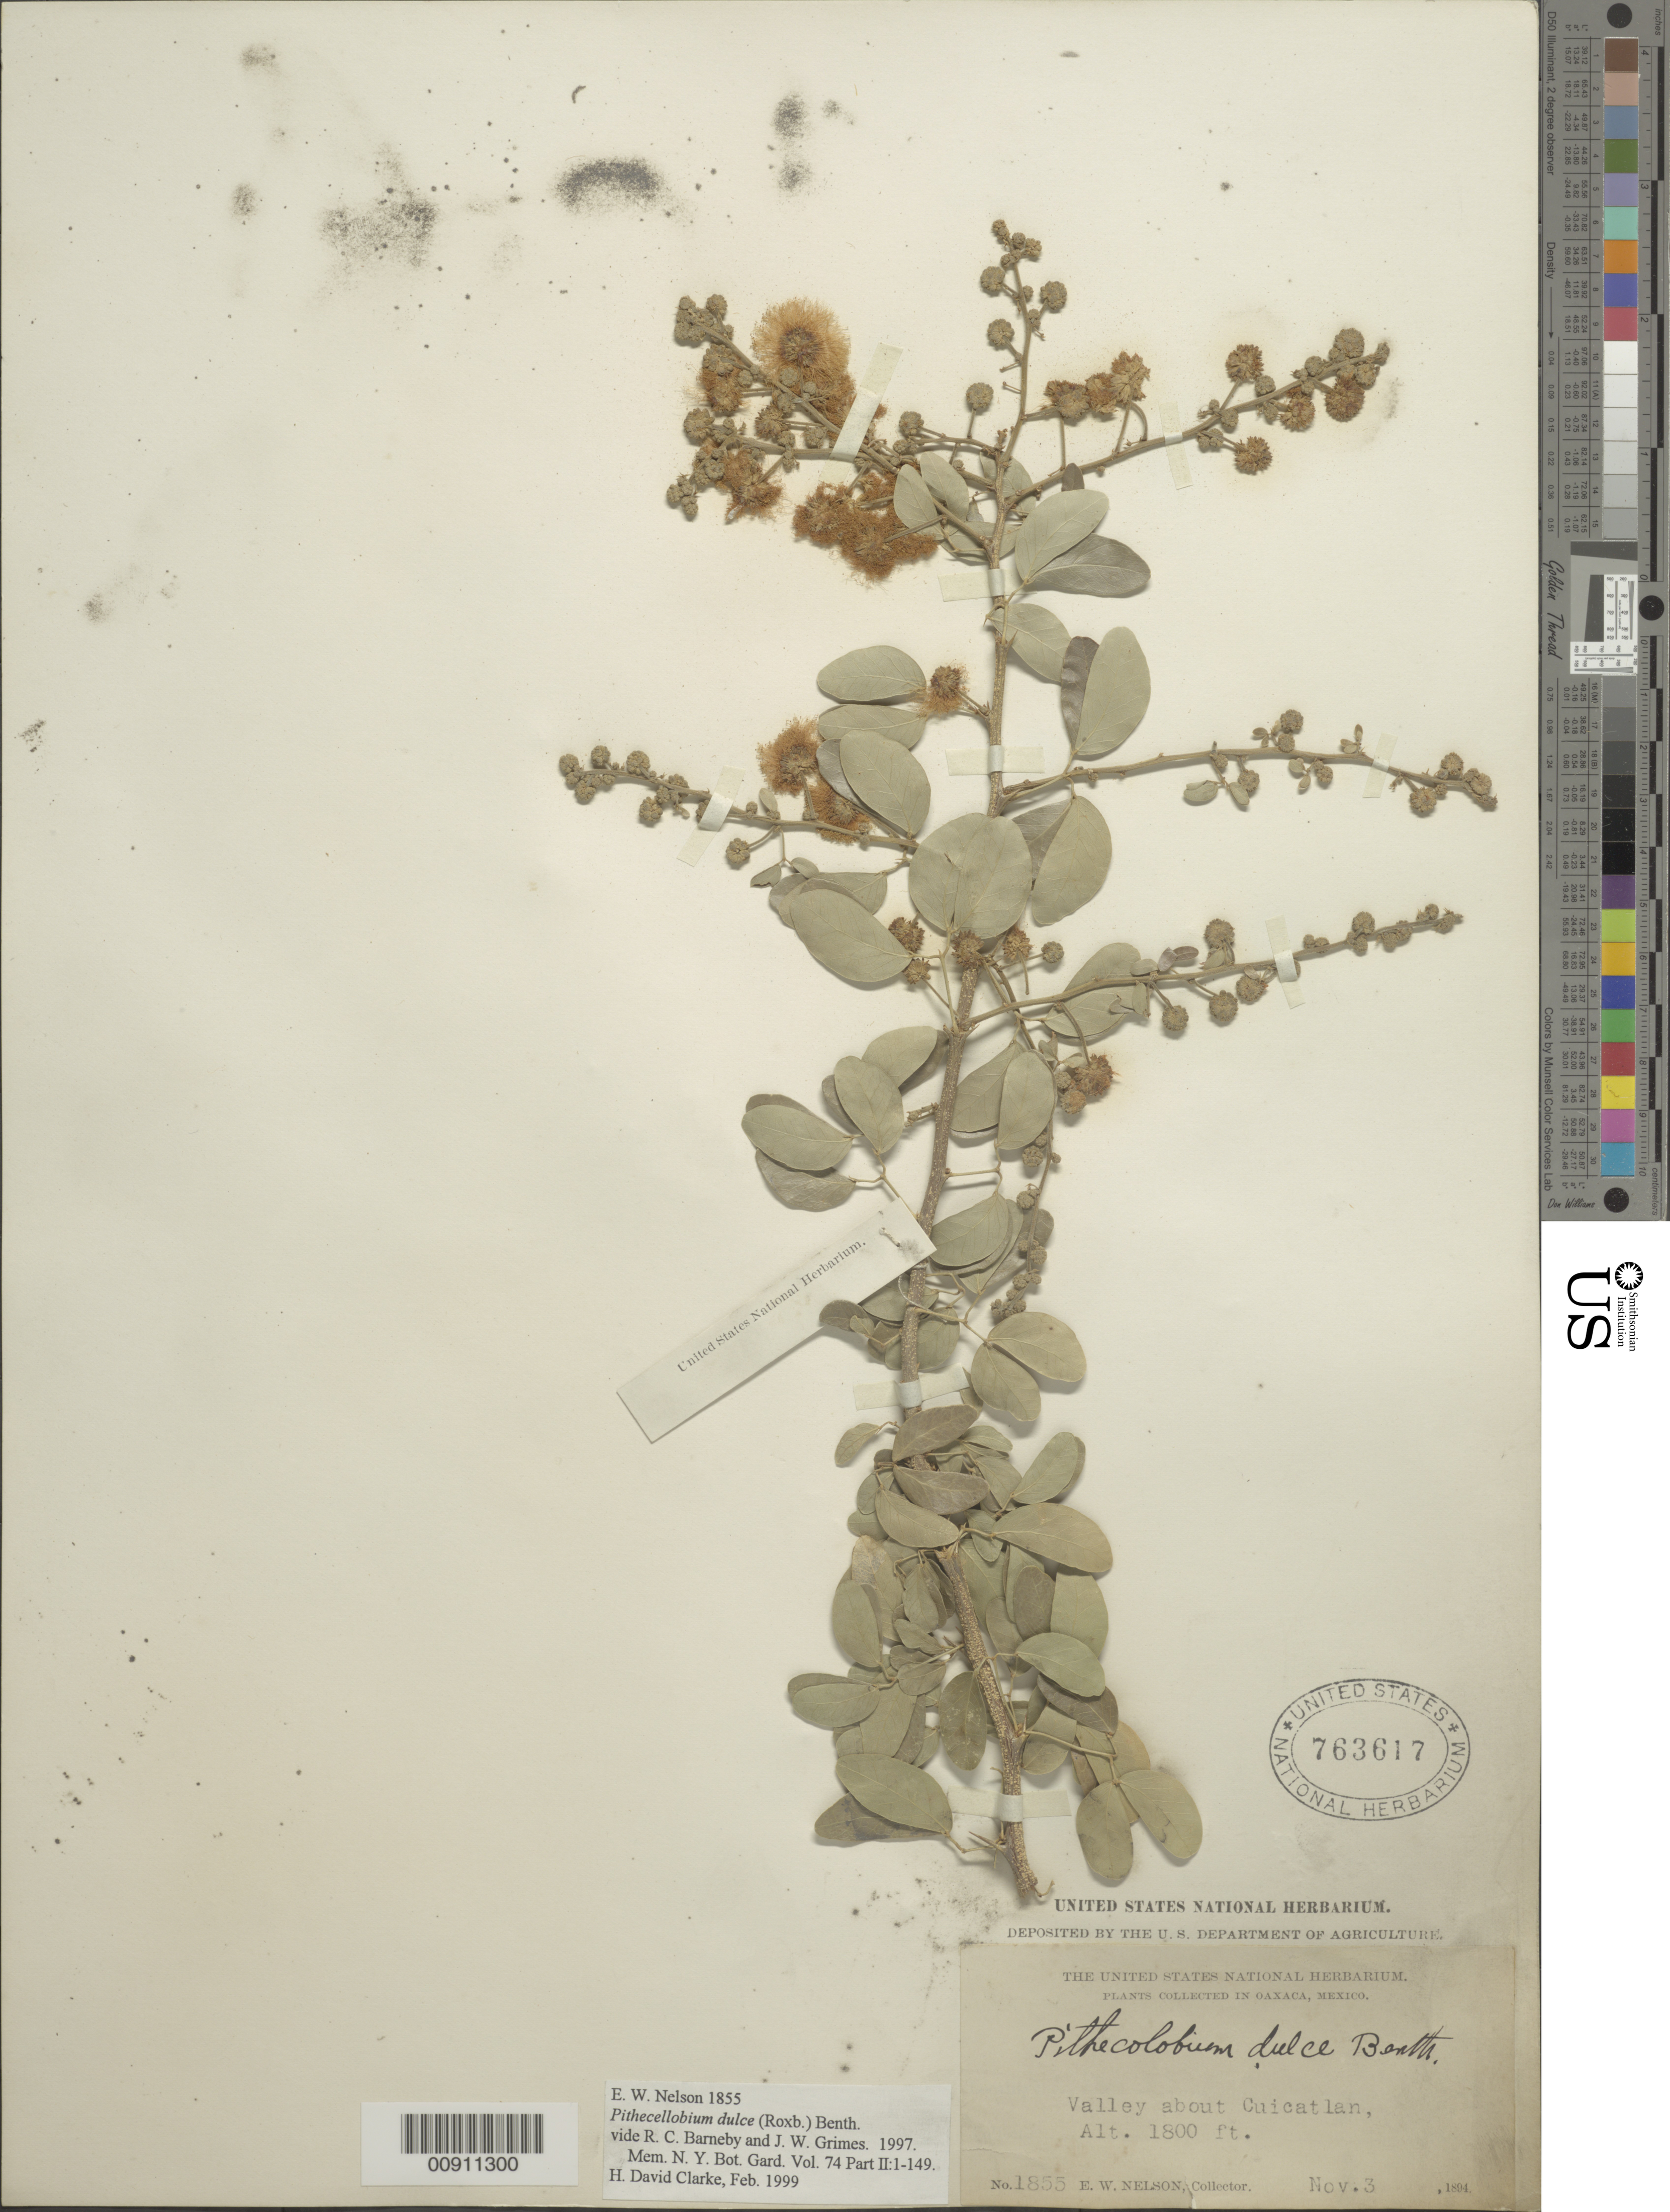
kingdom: Plantae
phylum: Tracheophyta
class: Magnoliopsida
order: Fabales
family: Fabaceae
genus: Pithecellobium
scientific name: Pithecellobium dulce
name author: (Roxb.) Benth.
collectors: E. W. Nelson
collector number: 1855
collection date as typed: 03 Nov 1894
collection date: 1894-11-03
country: Mexico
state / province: Oaxaca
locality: Valley about Cuicatlan.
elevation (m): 549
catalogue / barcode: US 763617